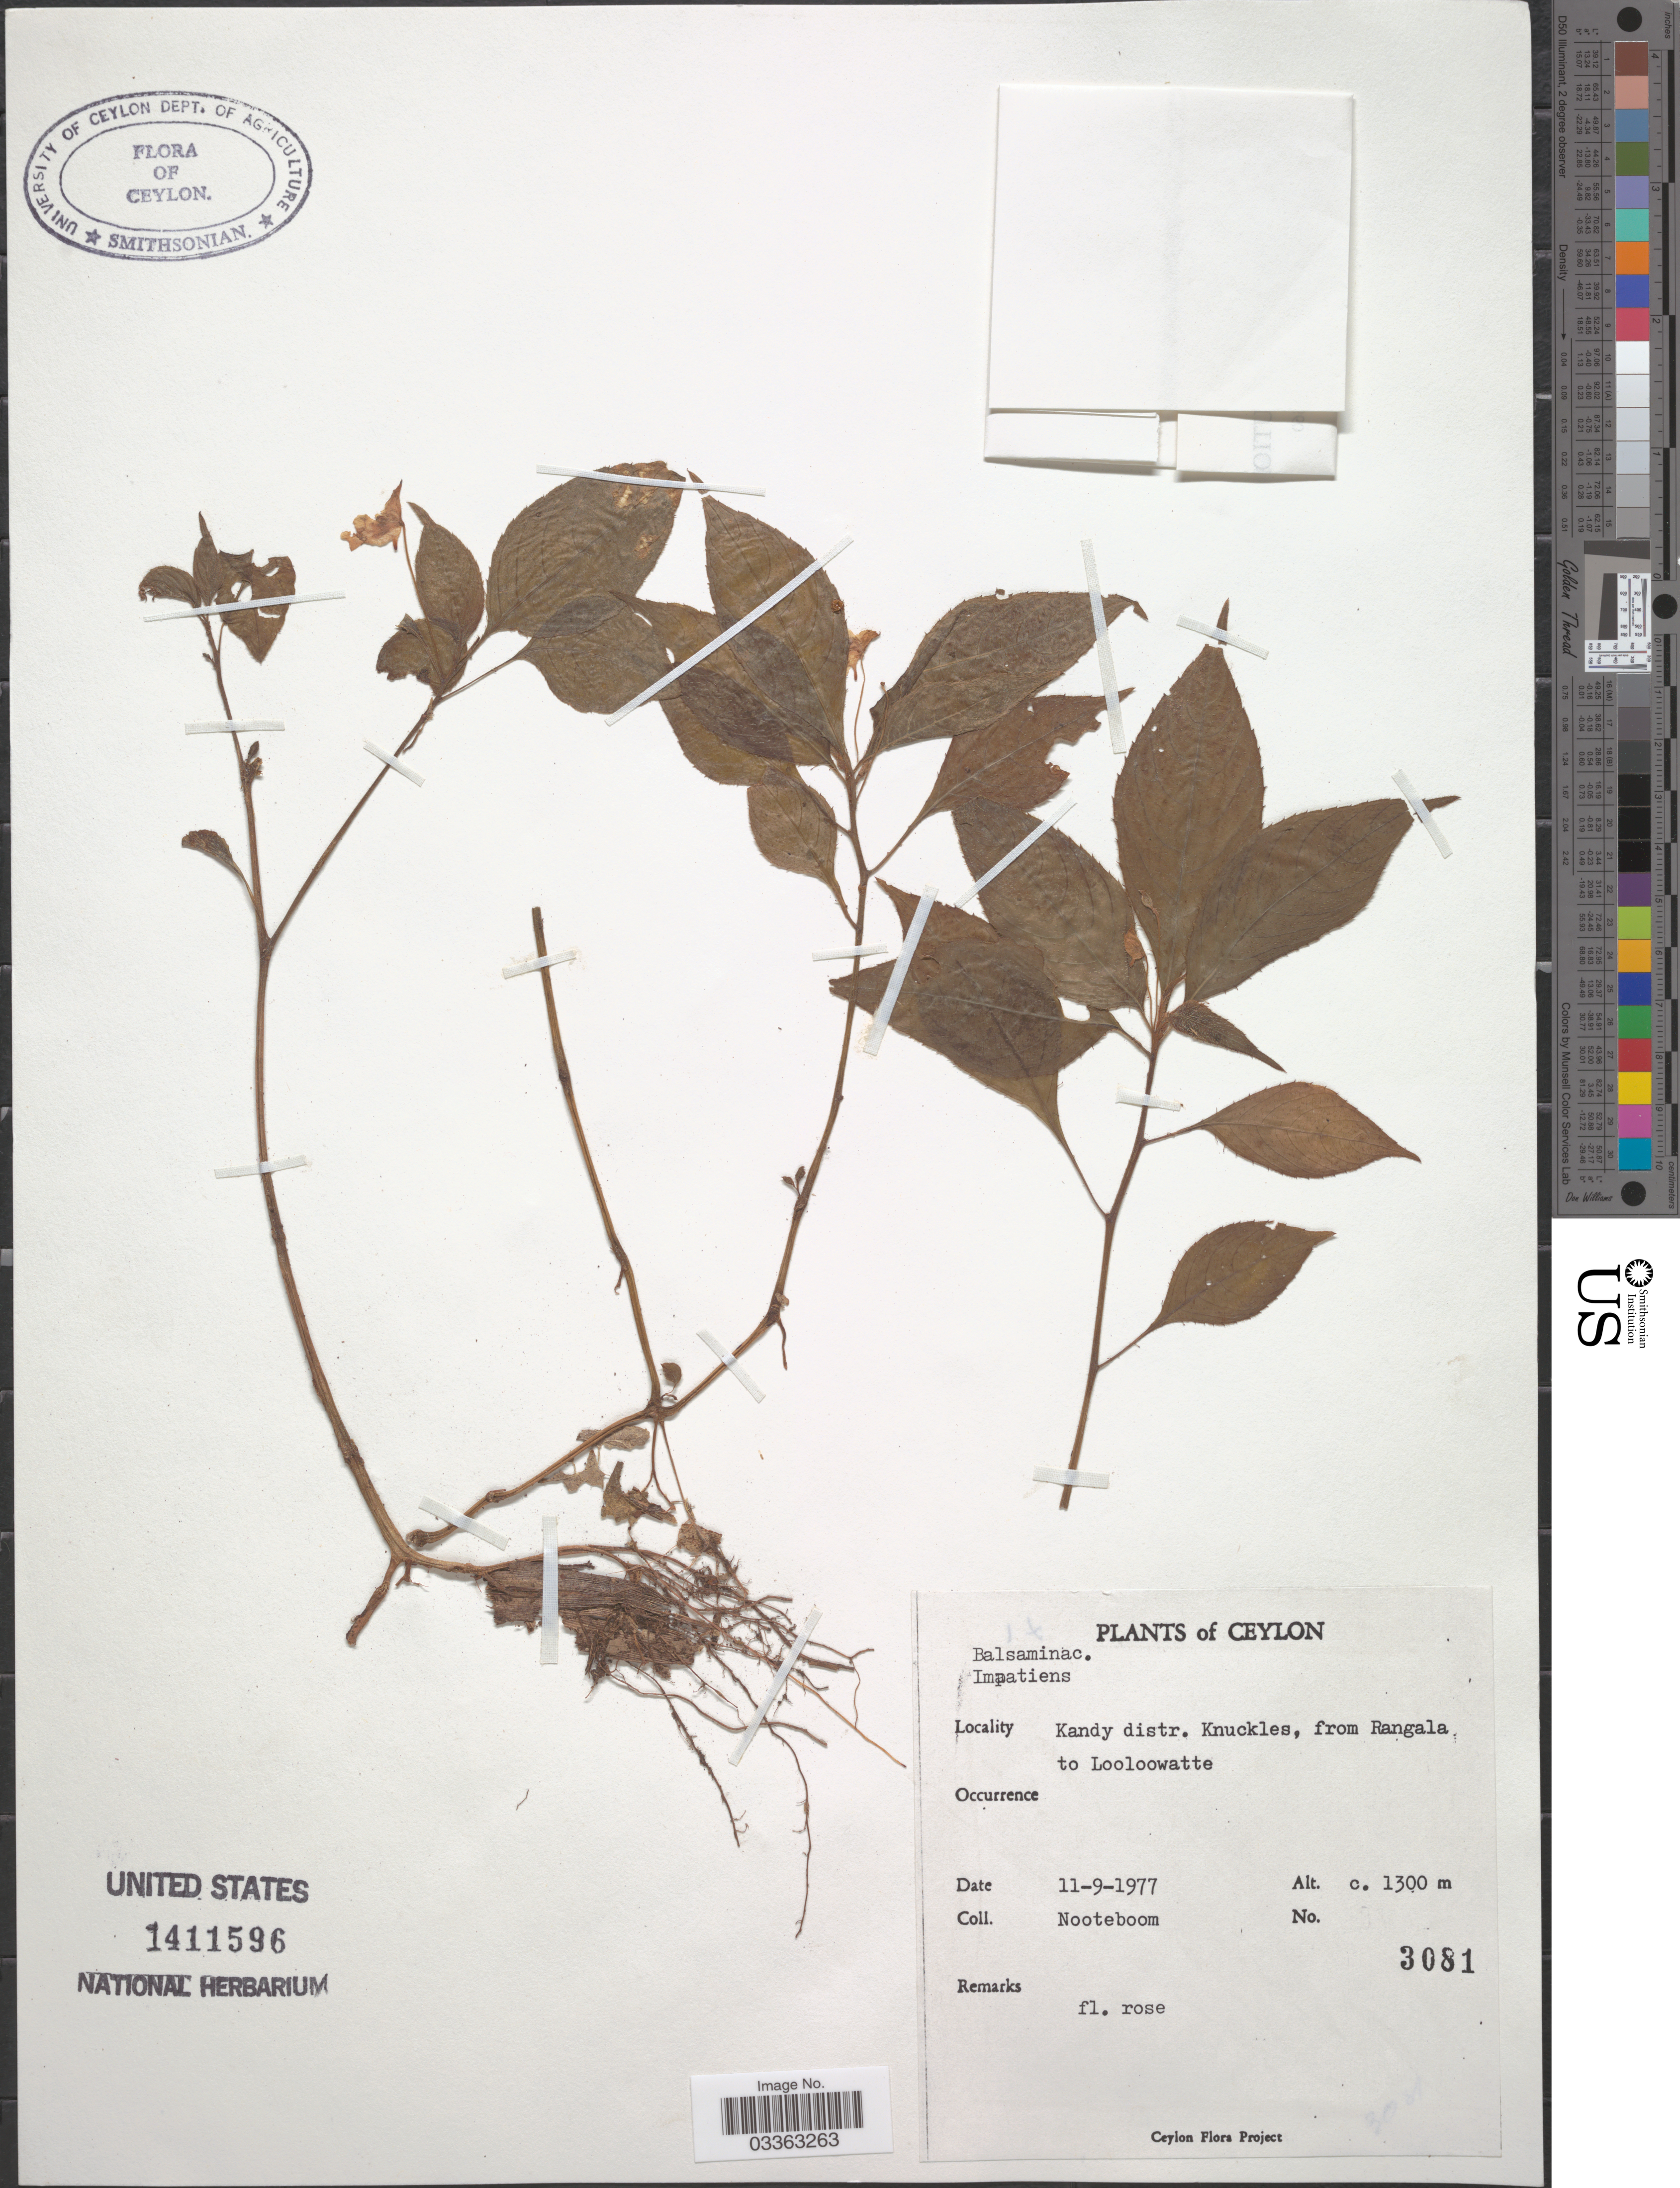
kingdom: Plantae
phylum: Tracheophyta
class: Magnoliopsida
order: Ericales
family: Balsaminaceae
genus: Impatiens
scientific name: Impatiens sp.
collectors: Nooteboom, --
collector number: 3081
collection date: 1977-09-11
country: Sri Lanka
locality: Ceylon. Kandy distr. Knuckles, from Rangala to Looloowatte.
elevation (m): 1300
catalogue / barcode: US 1411596